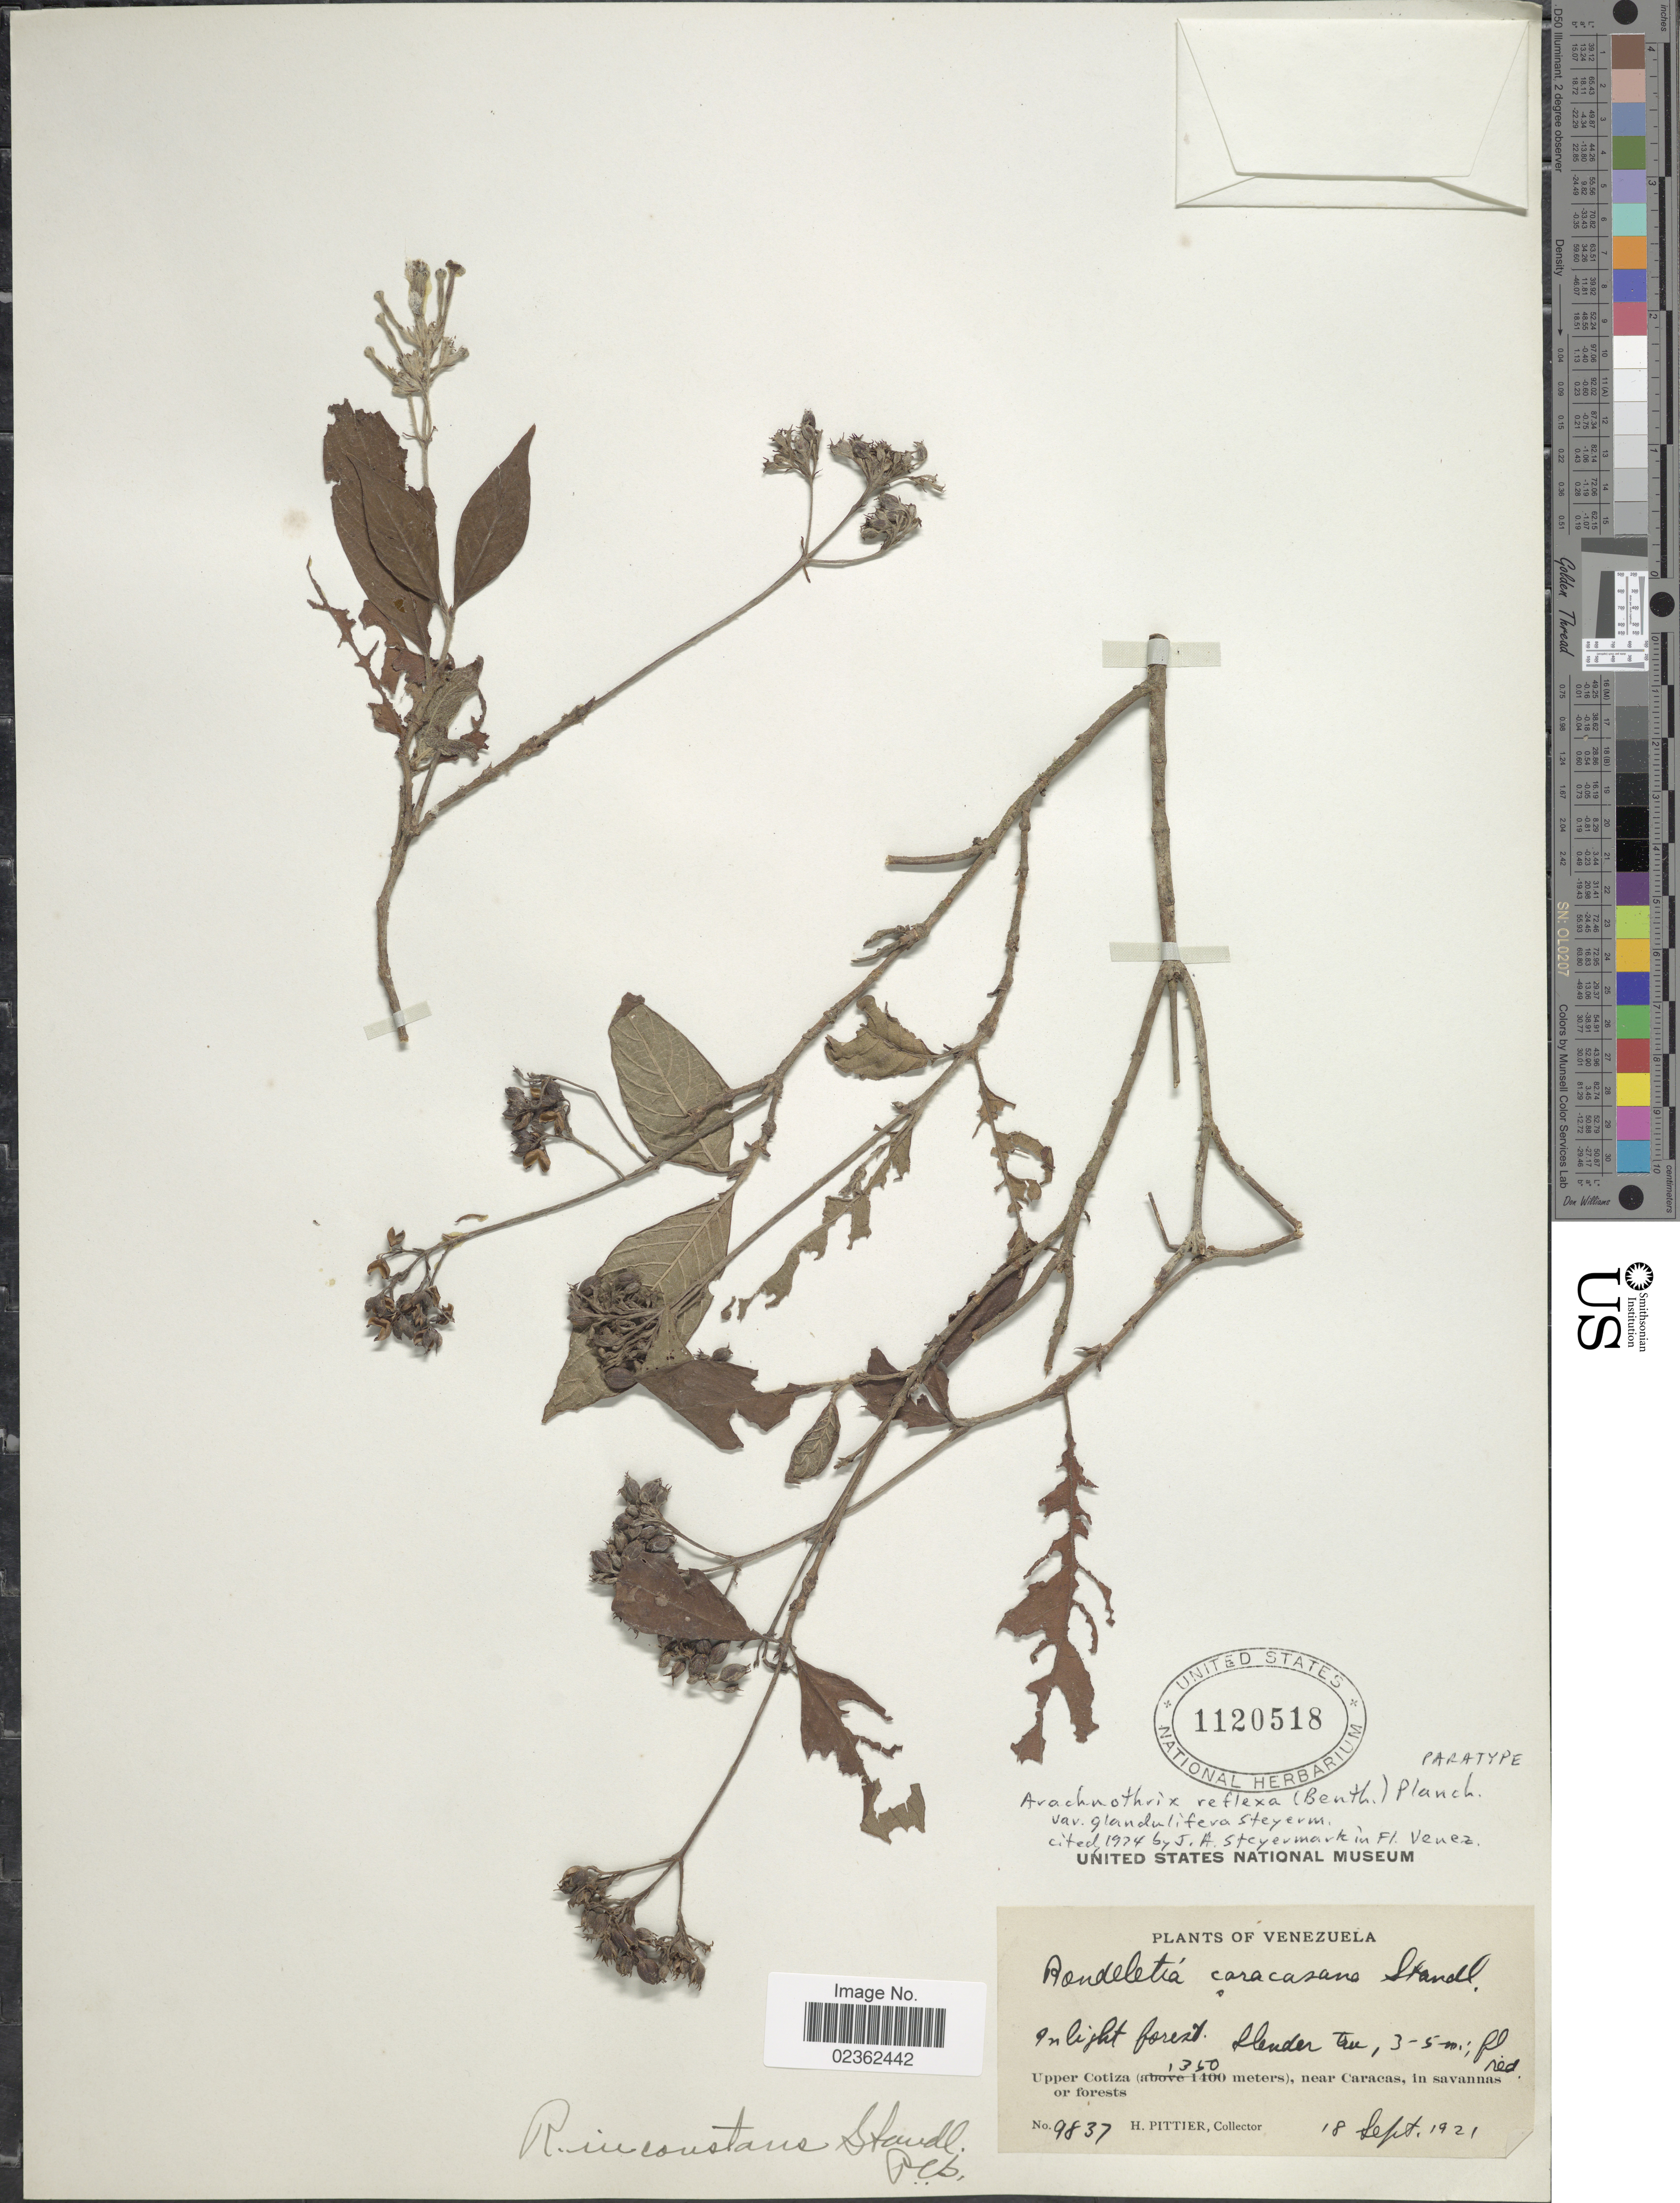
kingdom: Plantae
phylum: Tracheophyta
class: Magnoliopsida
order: Gentianales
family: Rubiaceae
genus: Arachnothryx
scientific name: Arachnothryx reflexa var. glandulifera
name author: Steyerm.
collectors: H. F. Pittier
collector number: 9837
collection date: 1921-09-18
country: Venezuela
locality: Upper Cotiza, near Caracas, in savannas or forests.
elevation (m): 1350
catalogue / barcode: US 1120518